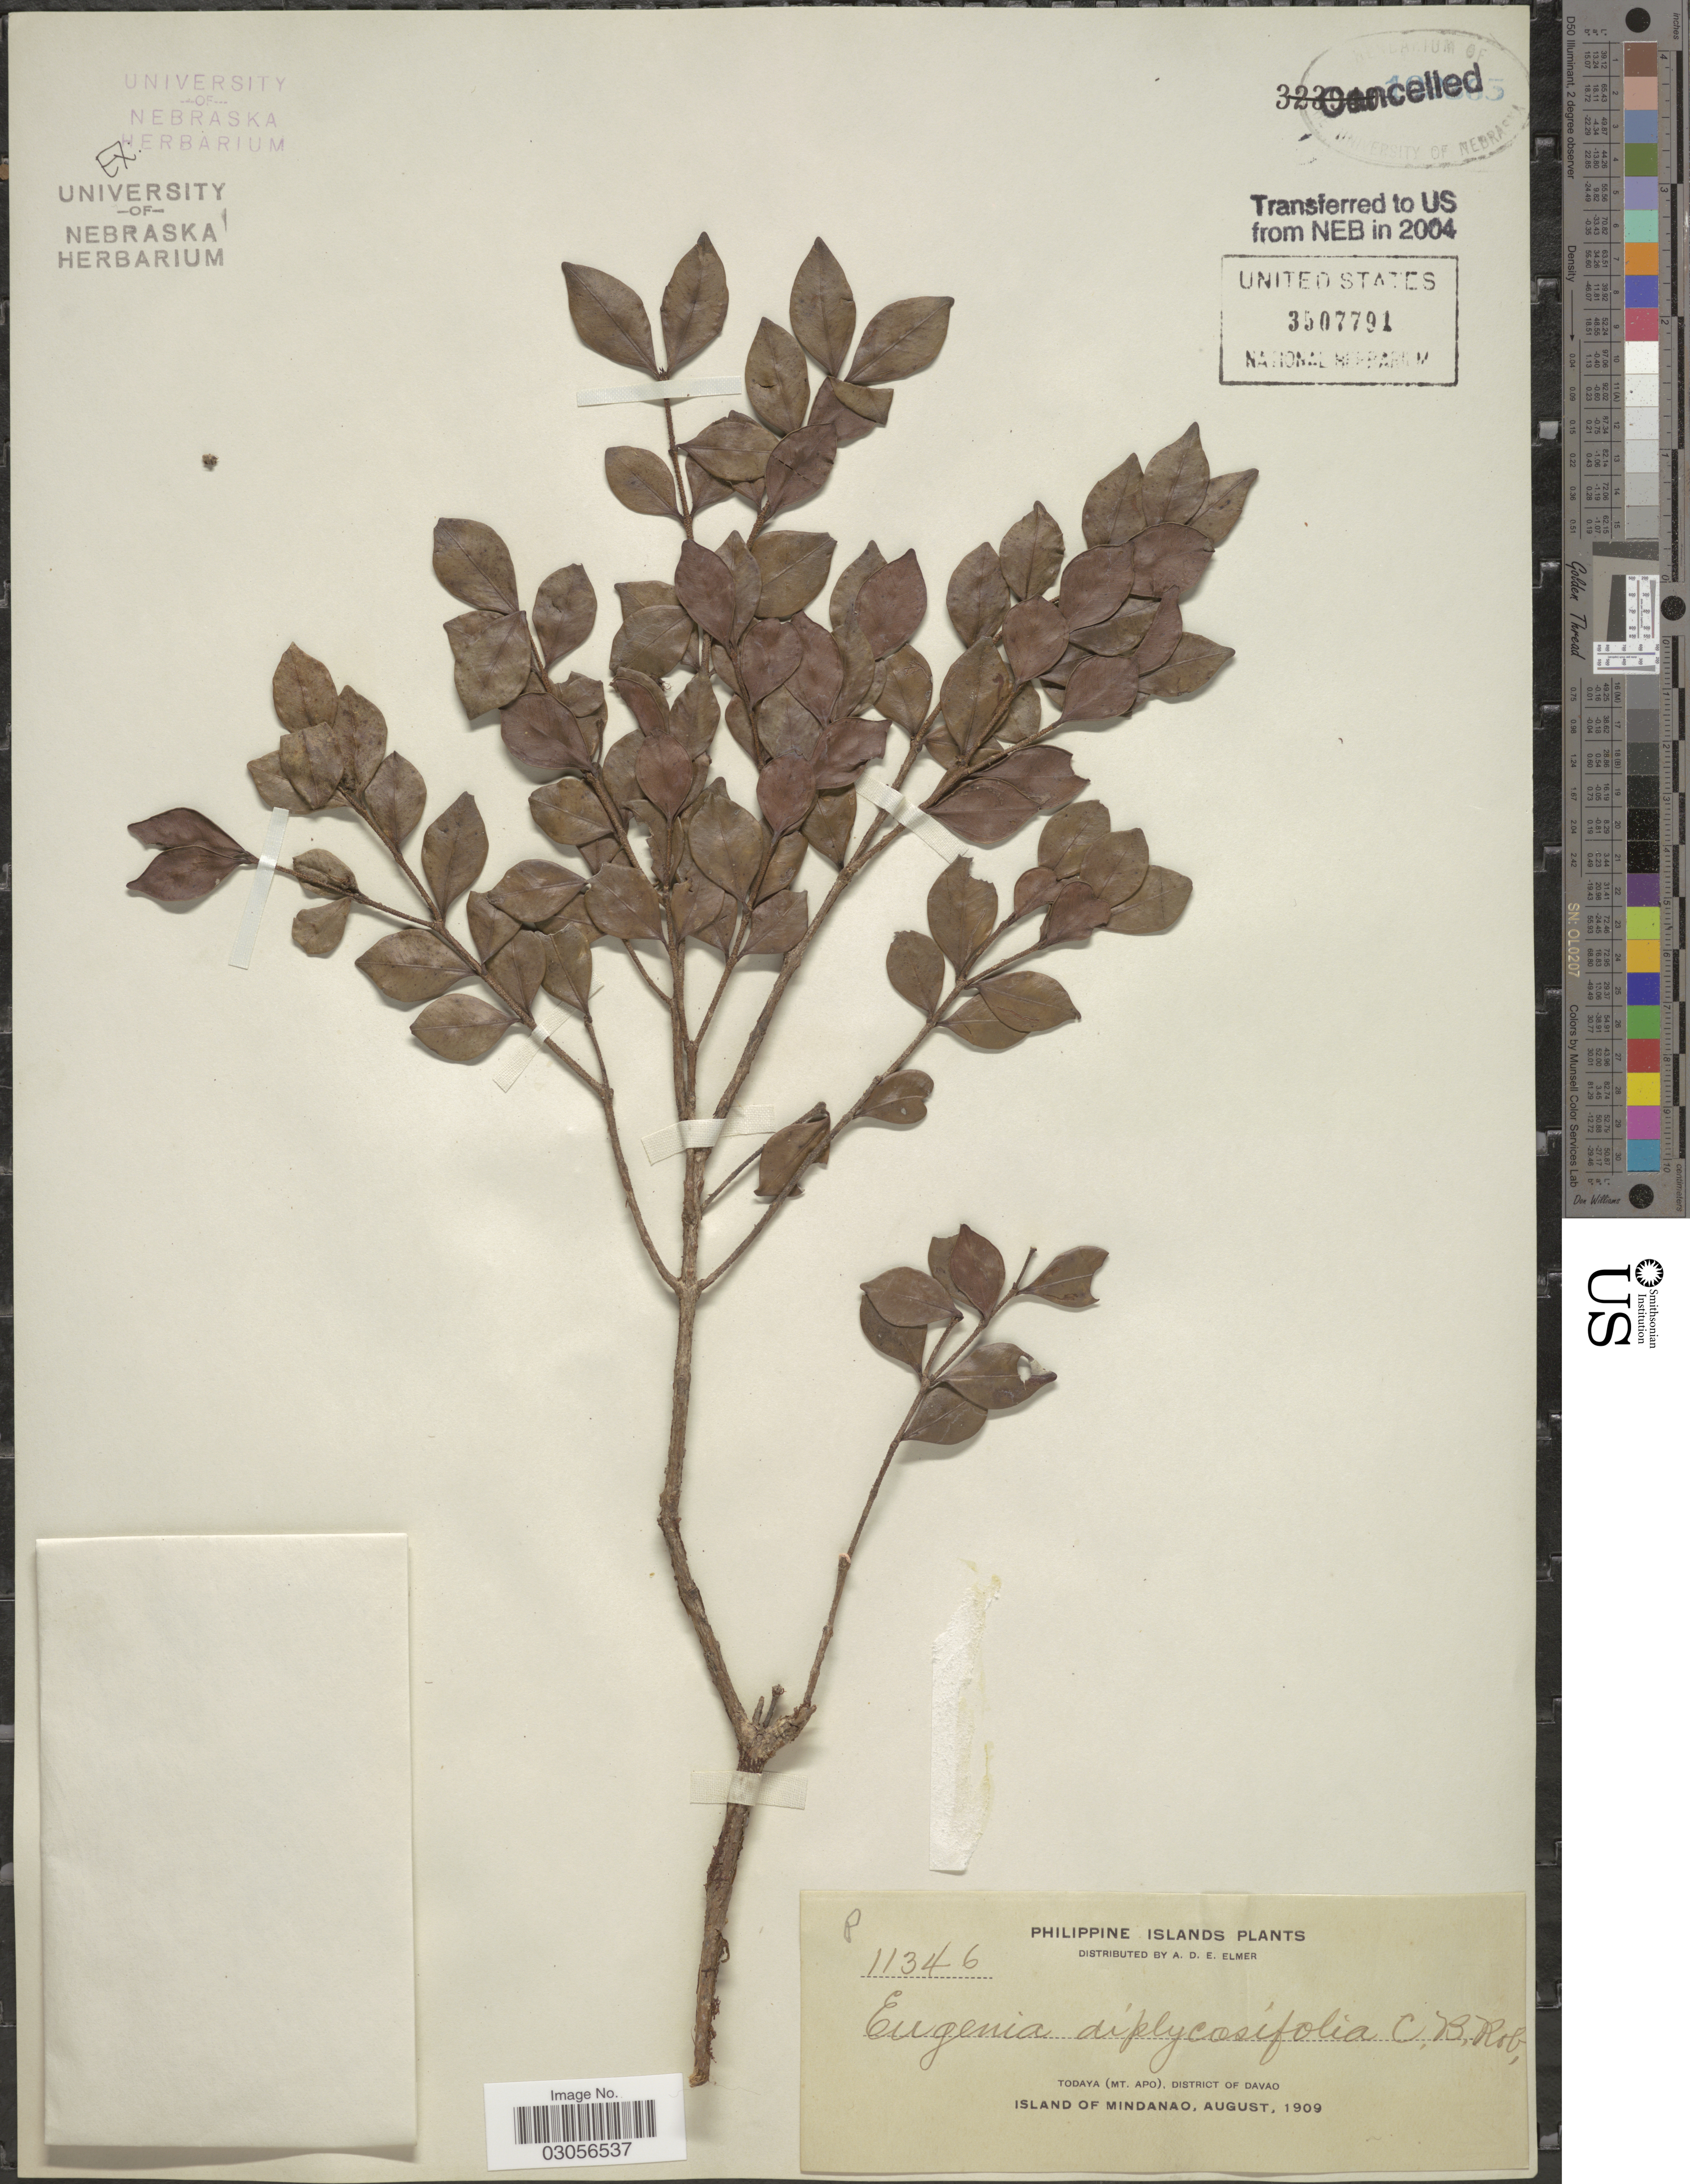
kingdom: Plantae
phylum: Tracheophyta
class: Magnoliopsida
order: Myrtales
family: Myrtaceae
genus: Xanthomyrtus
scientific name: Xanthomyrtus diplycosiifolia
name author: (C.B. Rob.) Merr.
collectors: A. D. E. Elmer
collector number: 11346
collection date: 1909-08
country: Philippines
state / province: Davao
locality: Todaya (Mt. Apo), District of Davao, Island of Mindanao.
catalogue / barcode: US 3507791